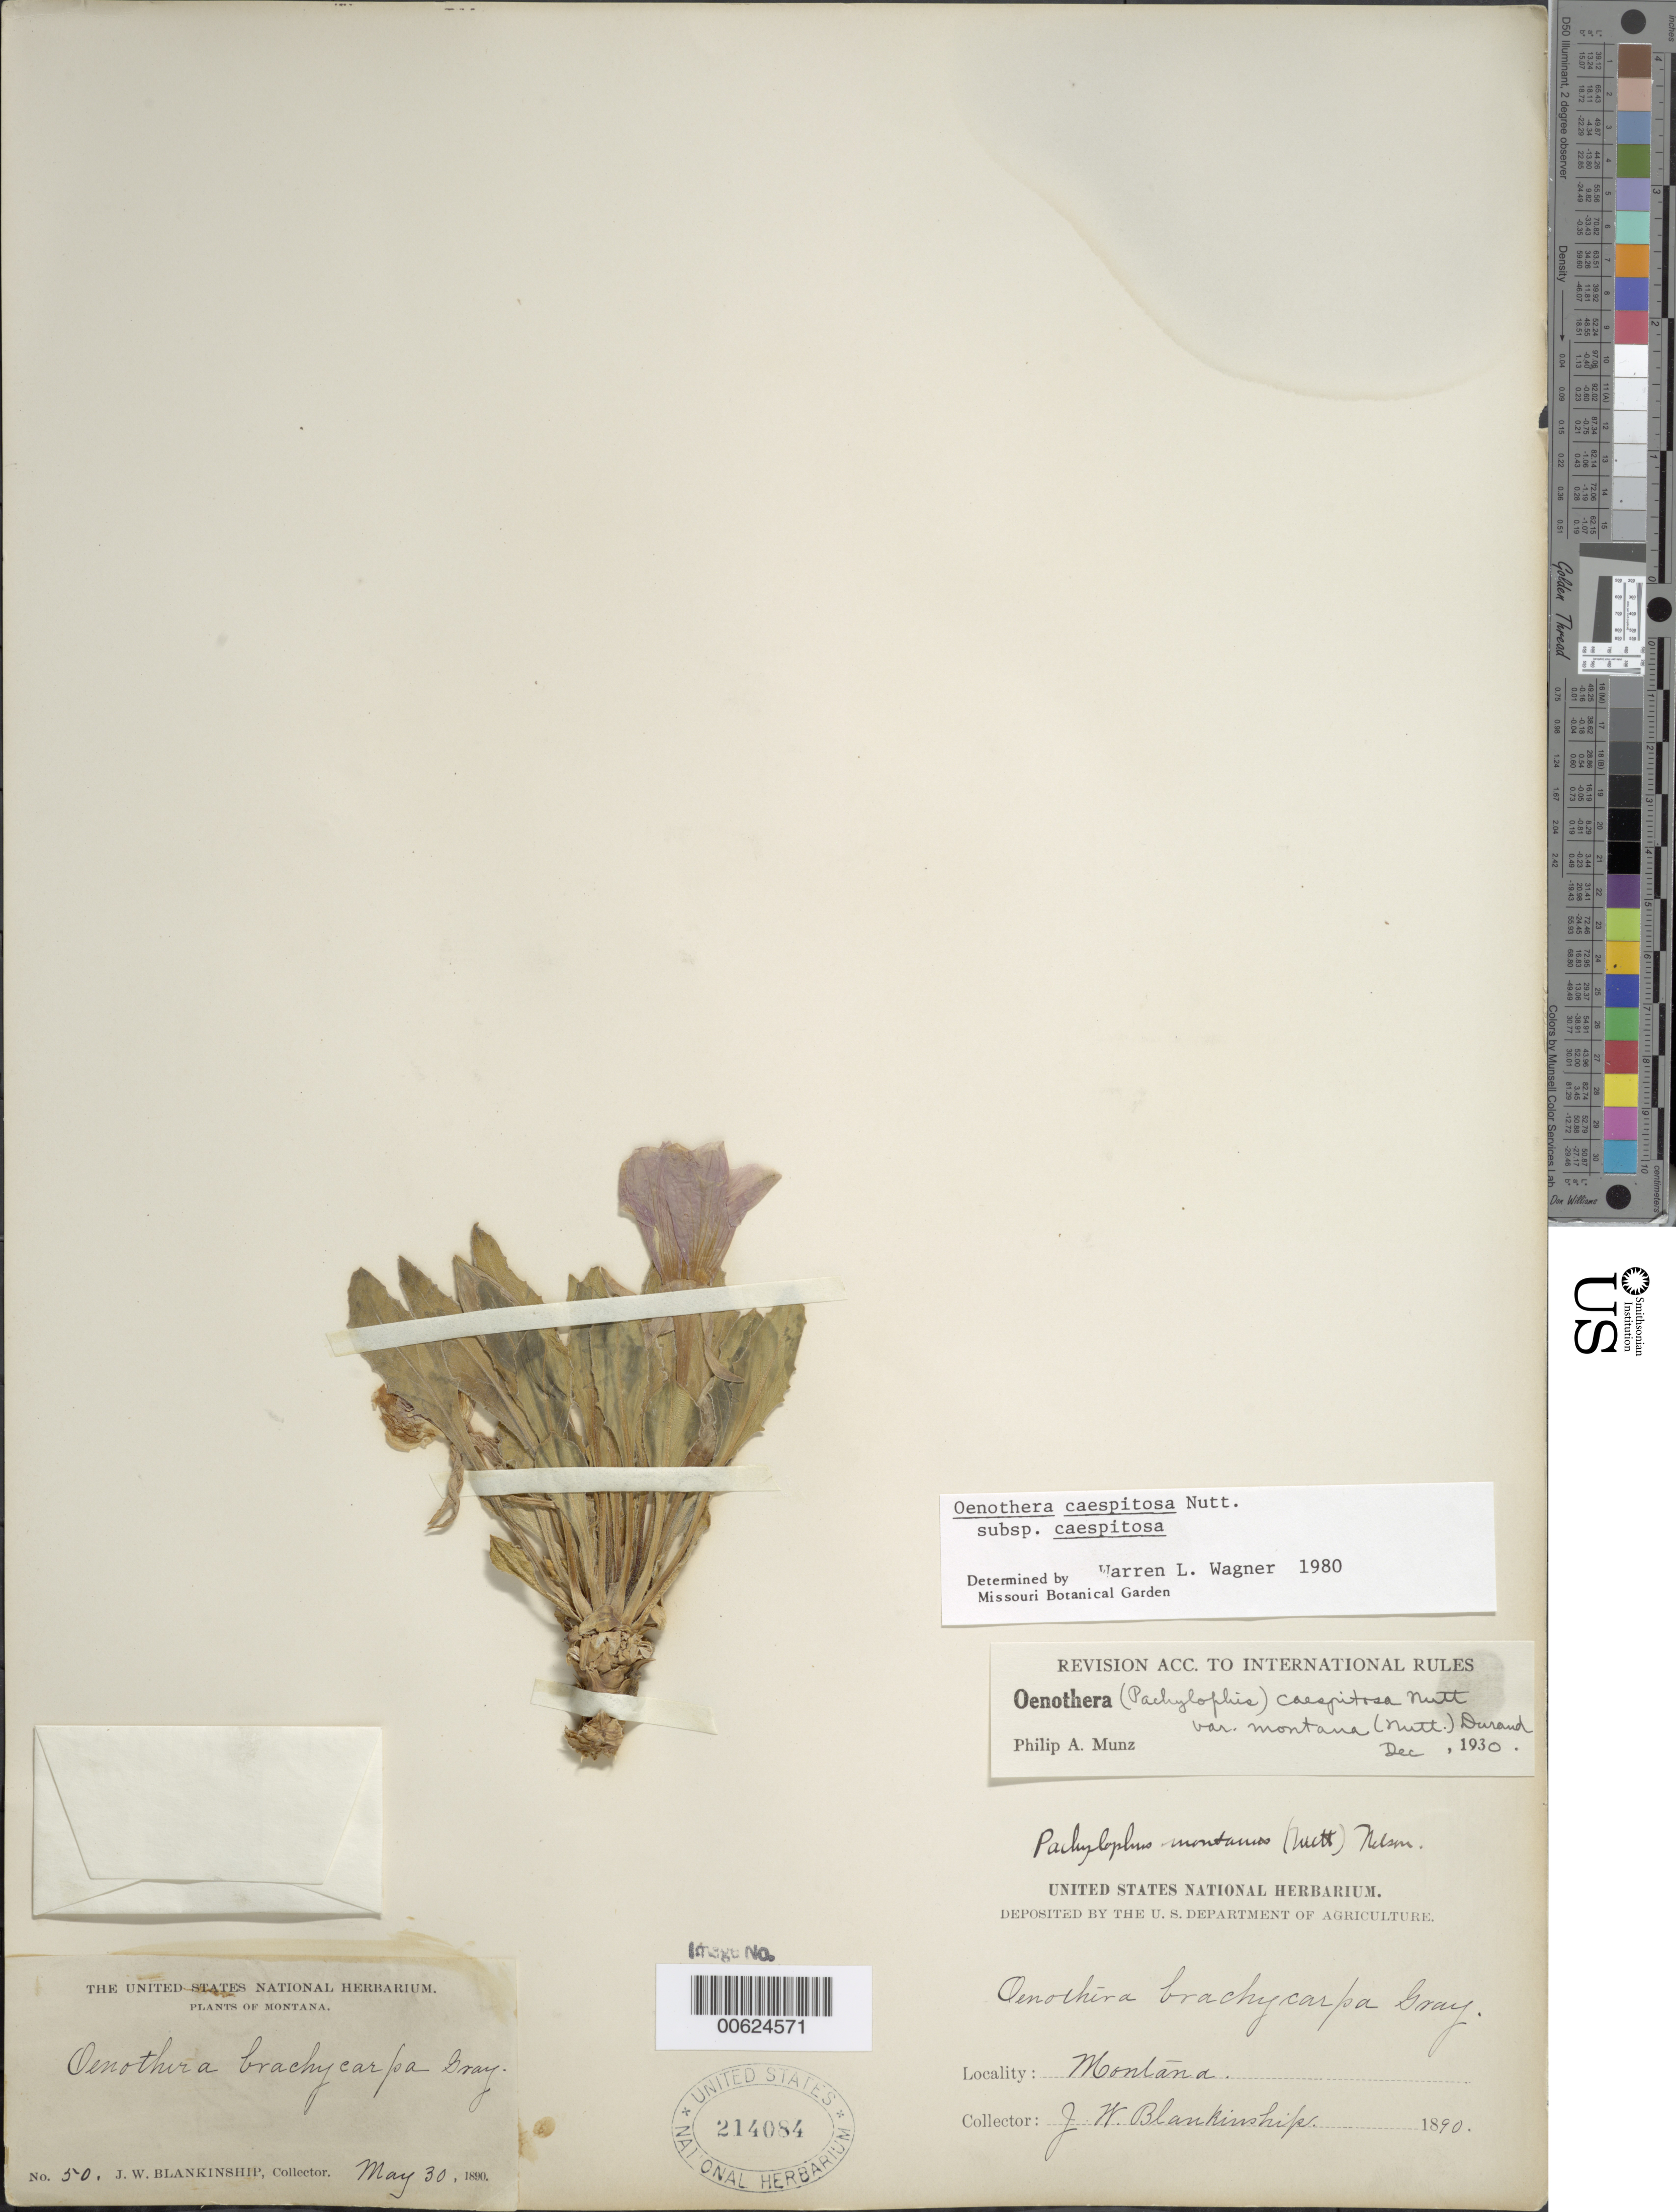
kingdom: Plantae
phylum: Tracheophyta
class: Magnoliopsida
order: Myrtales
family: Onagraceae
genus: Oenothera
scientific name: Oenothera cespitosa subsp. cespitosa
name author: Nutt.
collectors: J. W. Blankinship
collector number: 50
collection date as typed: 30 May 1890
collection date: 1890-05-30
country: United States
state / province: Montana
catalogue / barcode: US 214084